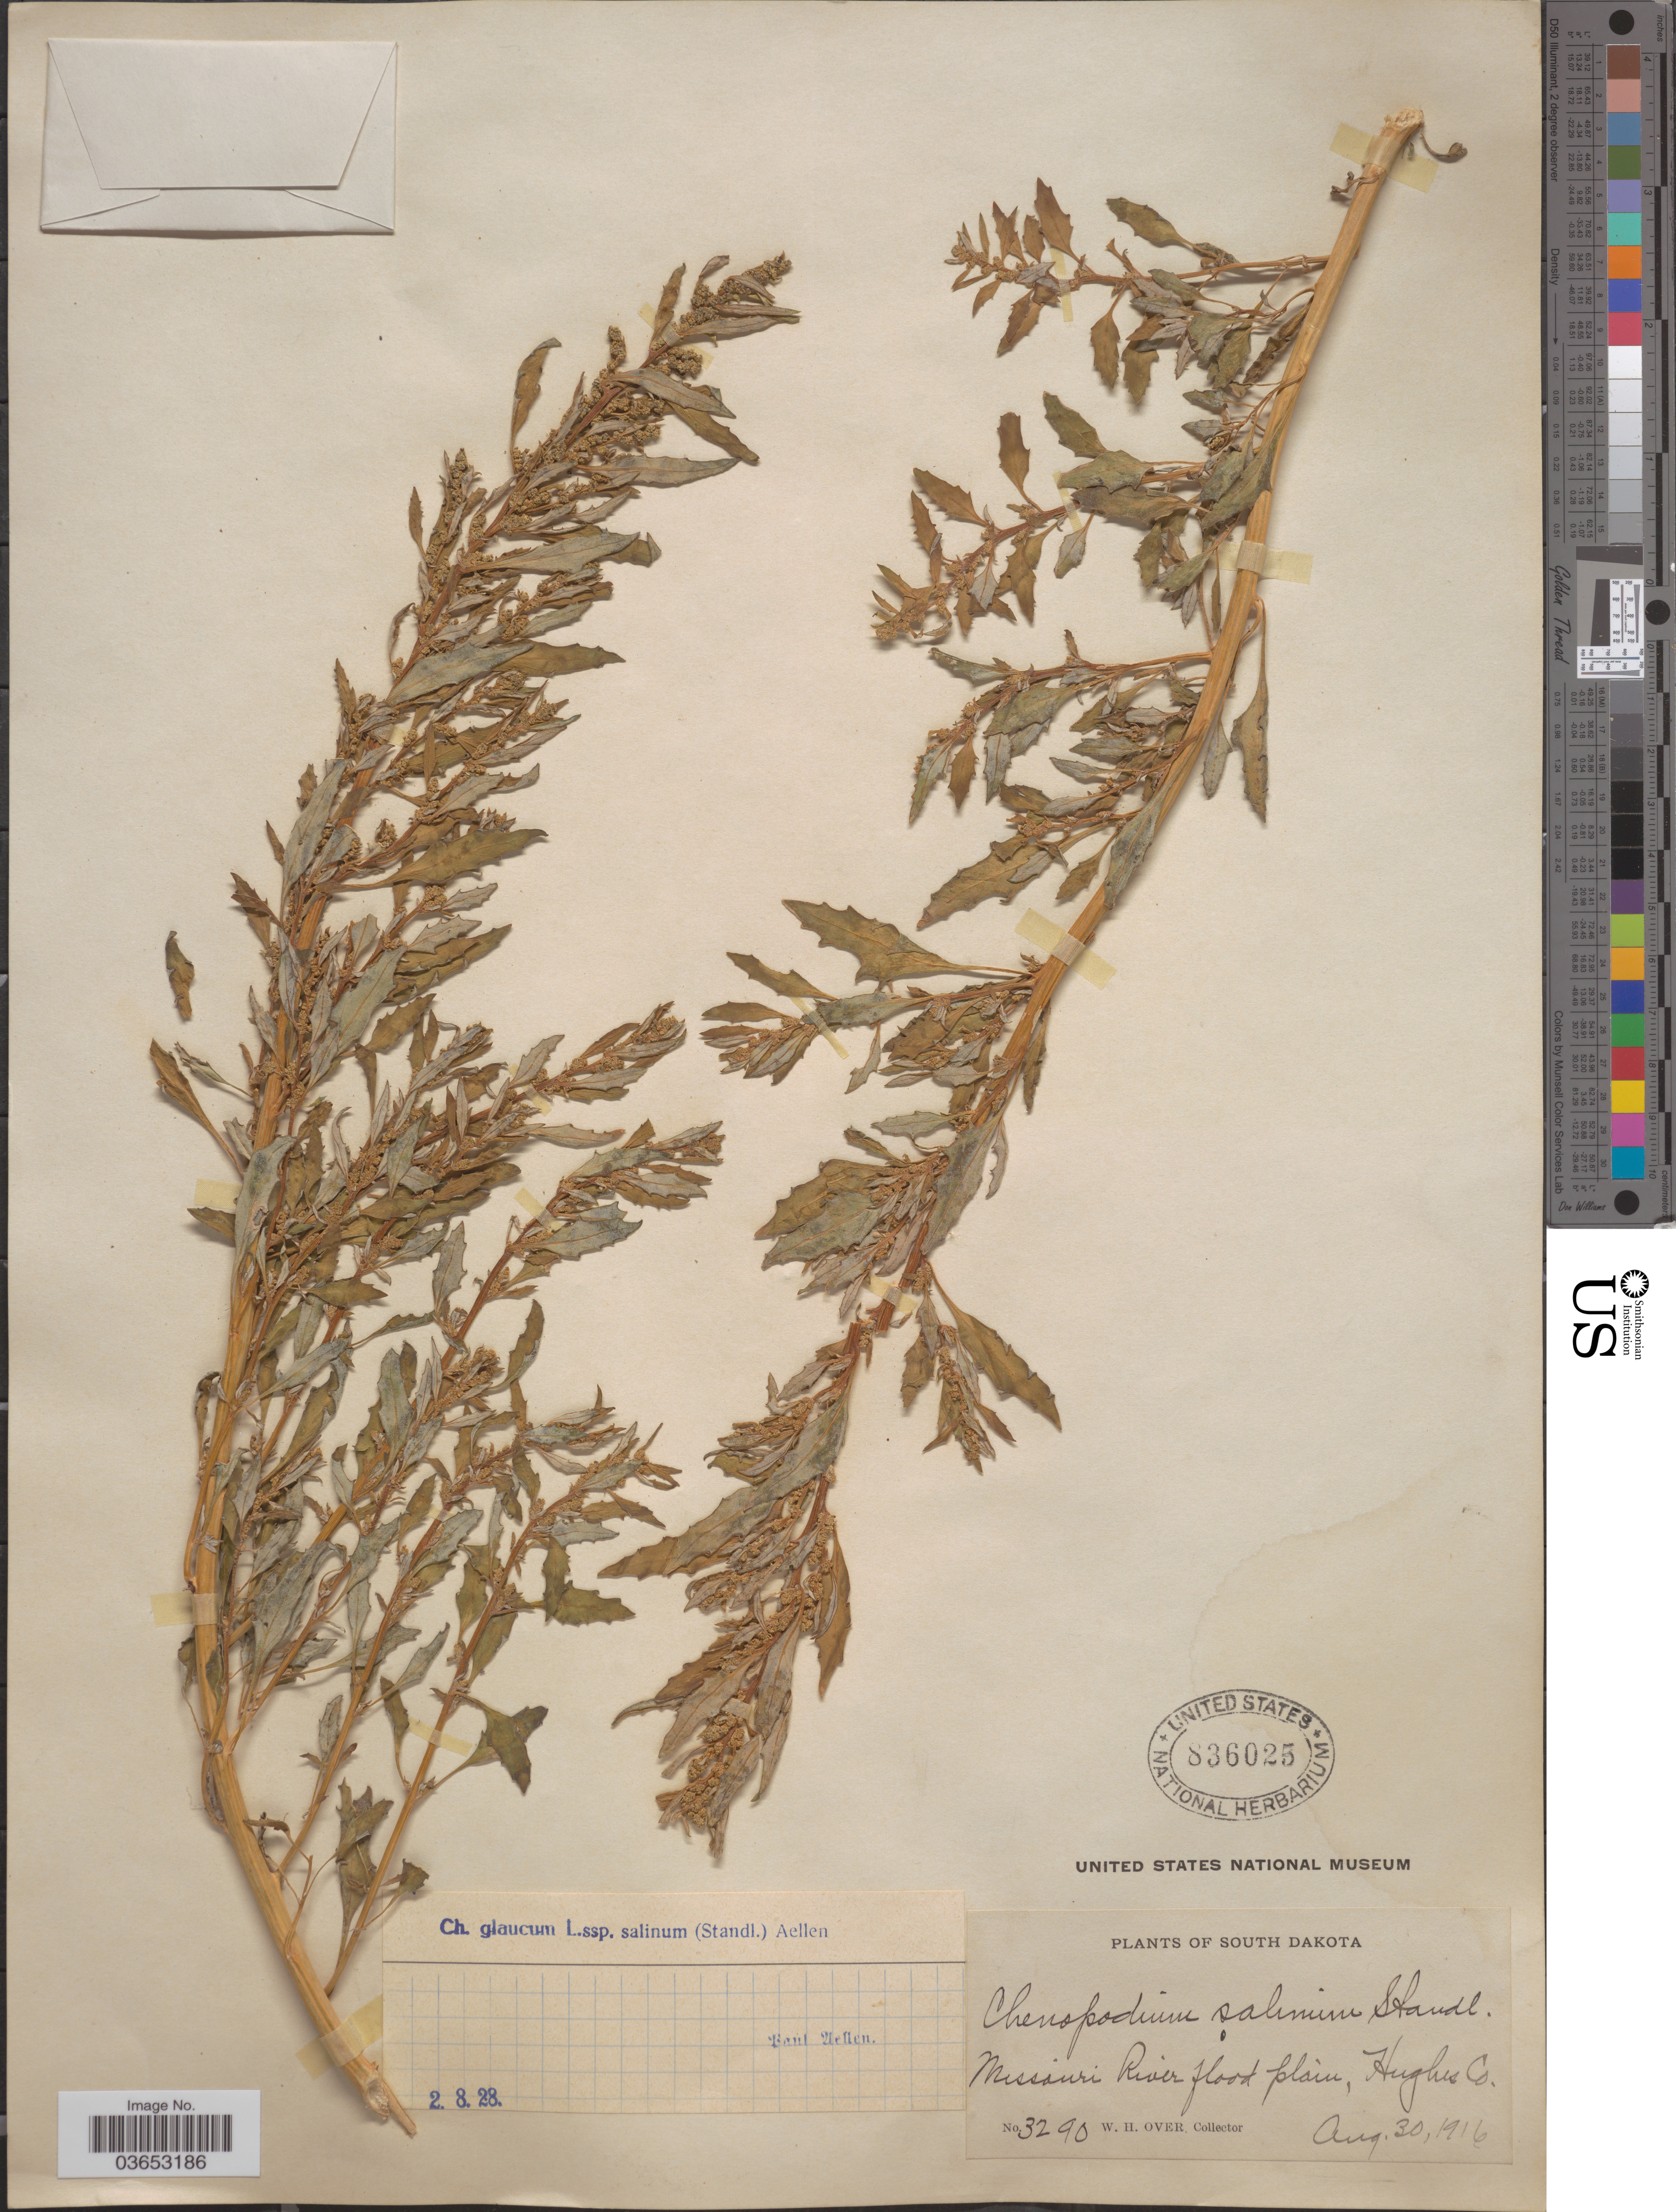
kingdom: Plantae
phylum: Tracheophyta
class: Magnoliopsida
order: Caryophyllales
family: Amaranthaceae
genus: Chenopodium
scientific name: Chenopodium glaucum subsp. salinum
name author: (Aellen) Aellen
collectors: W. Over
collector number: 3290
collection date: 1916-08-30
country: United States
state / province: South Dakota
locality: Missouri River flood plain, Hughes Co.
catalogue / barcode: US 836025